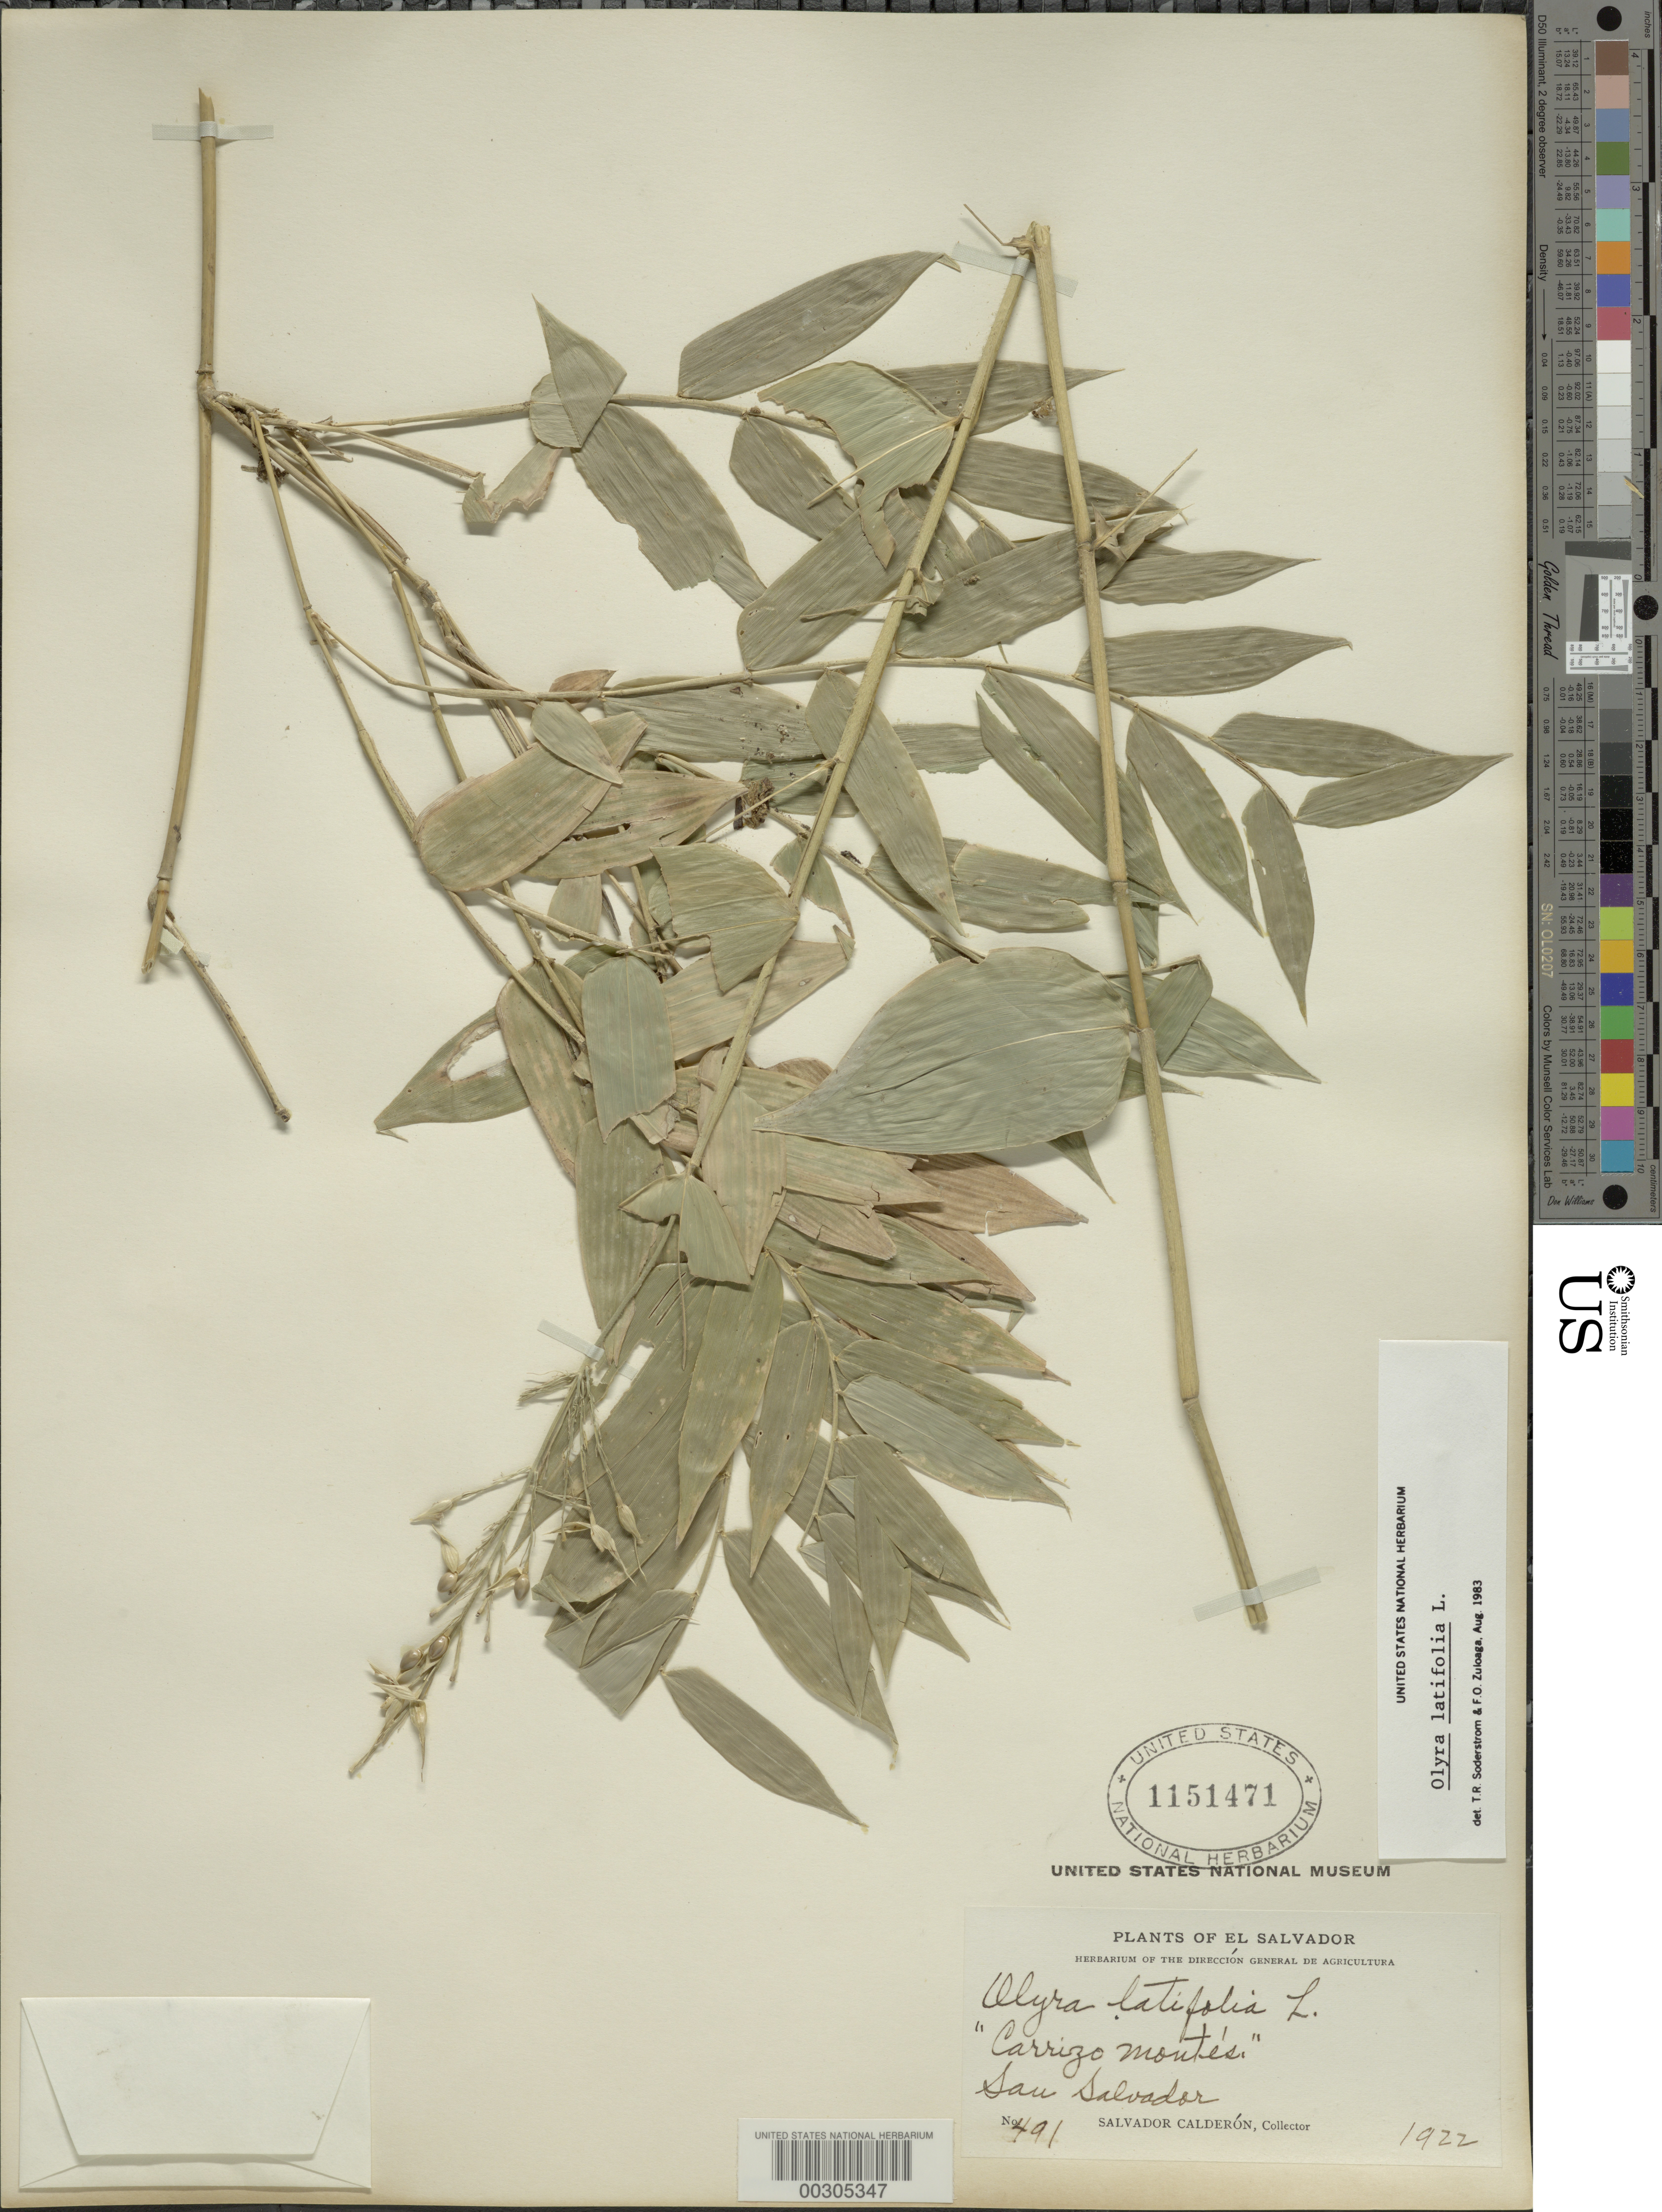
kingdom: Plantae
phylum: Tracheophyta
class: Liliopsida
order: Poales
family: Poaceae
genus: Olyra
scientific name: Olyra latifolia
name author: L.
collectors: S. Calderón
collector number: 491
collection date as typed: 1922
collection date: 1922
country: El Salvador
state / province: San Salvador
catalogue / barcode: US 1151471